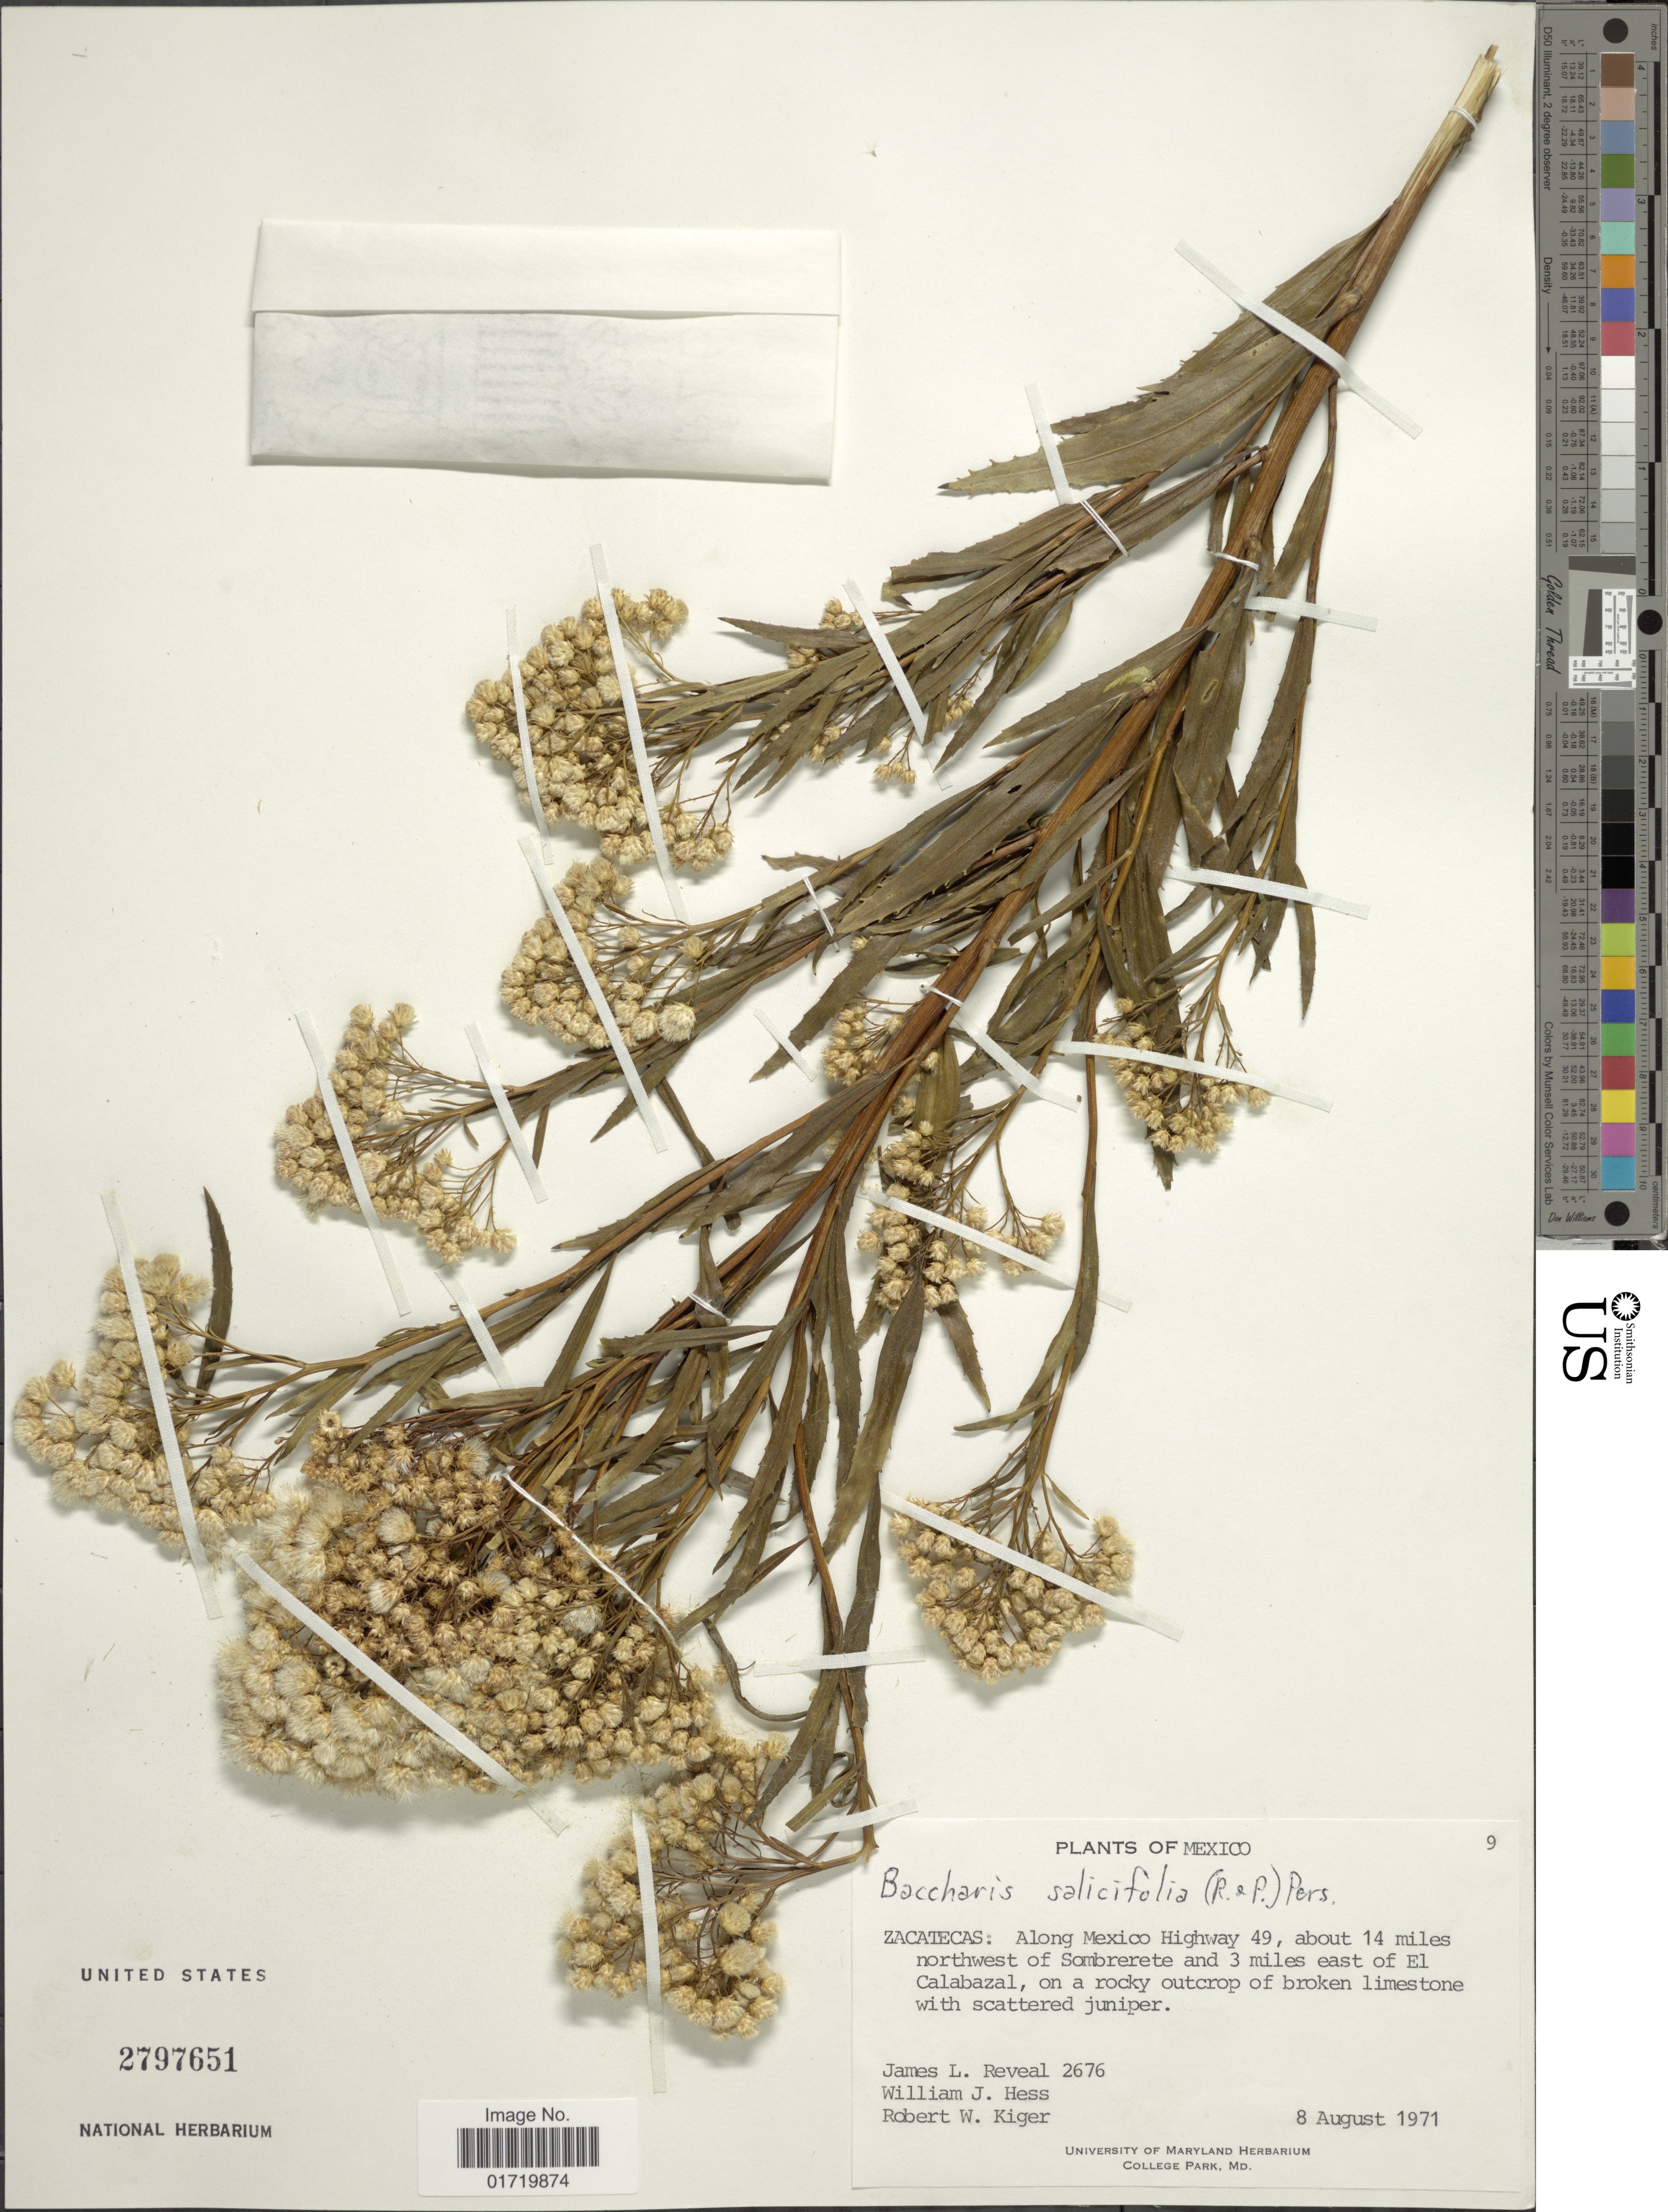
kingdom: Plantae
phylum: Tracheophyta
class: Magnoliopsida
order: Asterales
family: Asteraceae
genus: Baccharis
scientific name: Baccharis salicifolia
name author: (Ruiz & Pav.) Pers.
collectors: J. L. Reveal, W. Hess & R. Kiger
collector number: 2676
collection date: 1971-08-08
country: Mexico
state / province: Zacatecas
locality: Along Mexico Highway 49, about 14 miles northwest of Sombrerete and 3 miles east of El Calabazal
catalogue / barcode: US 2797651